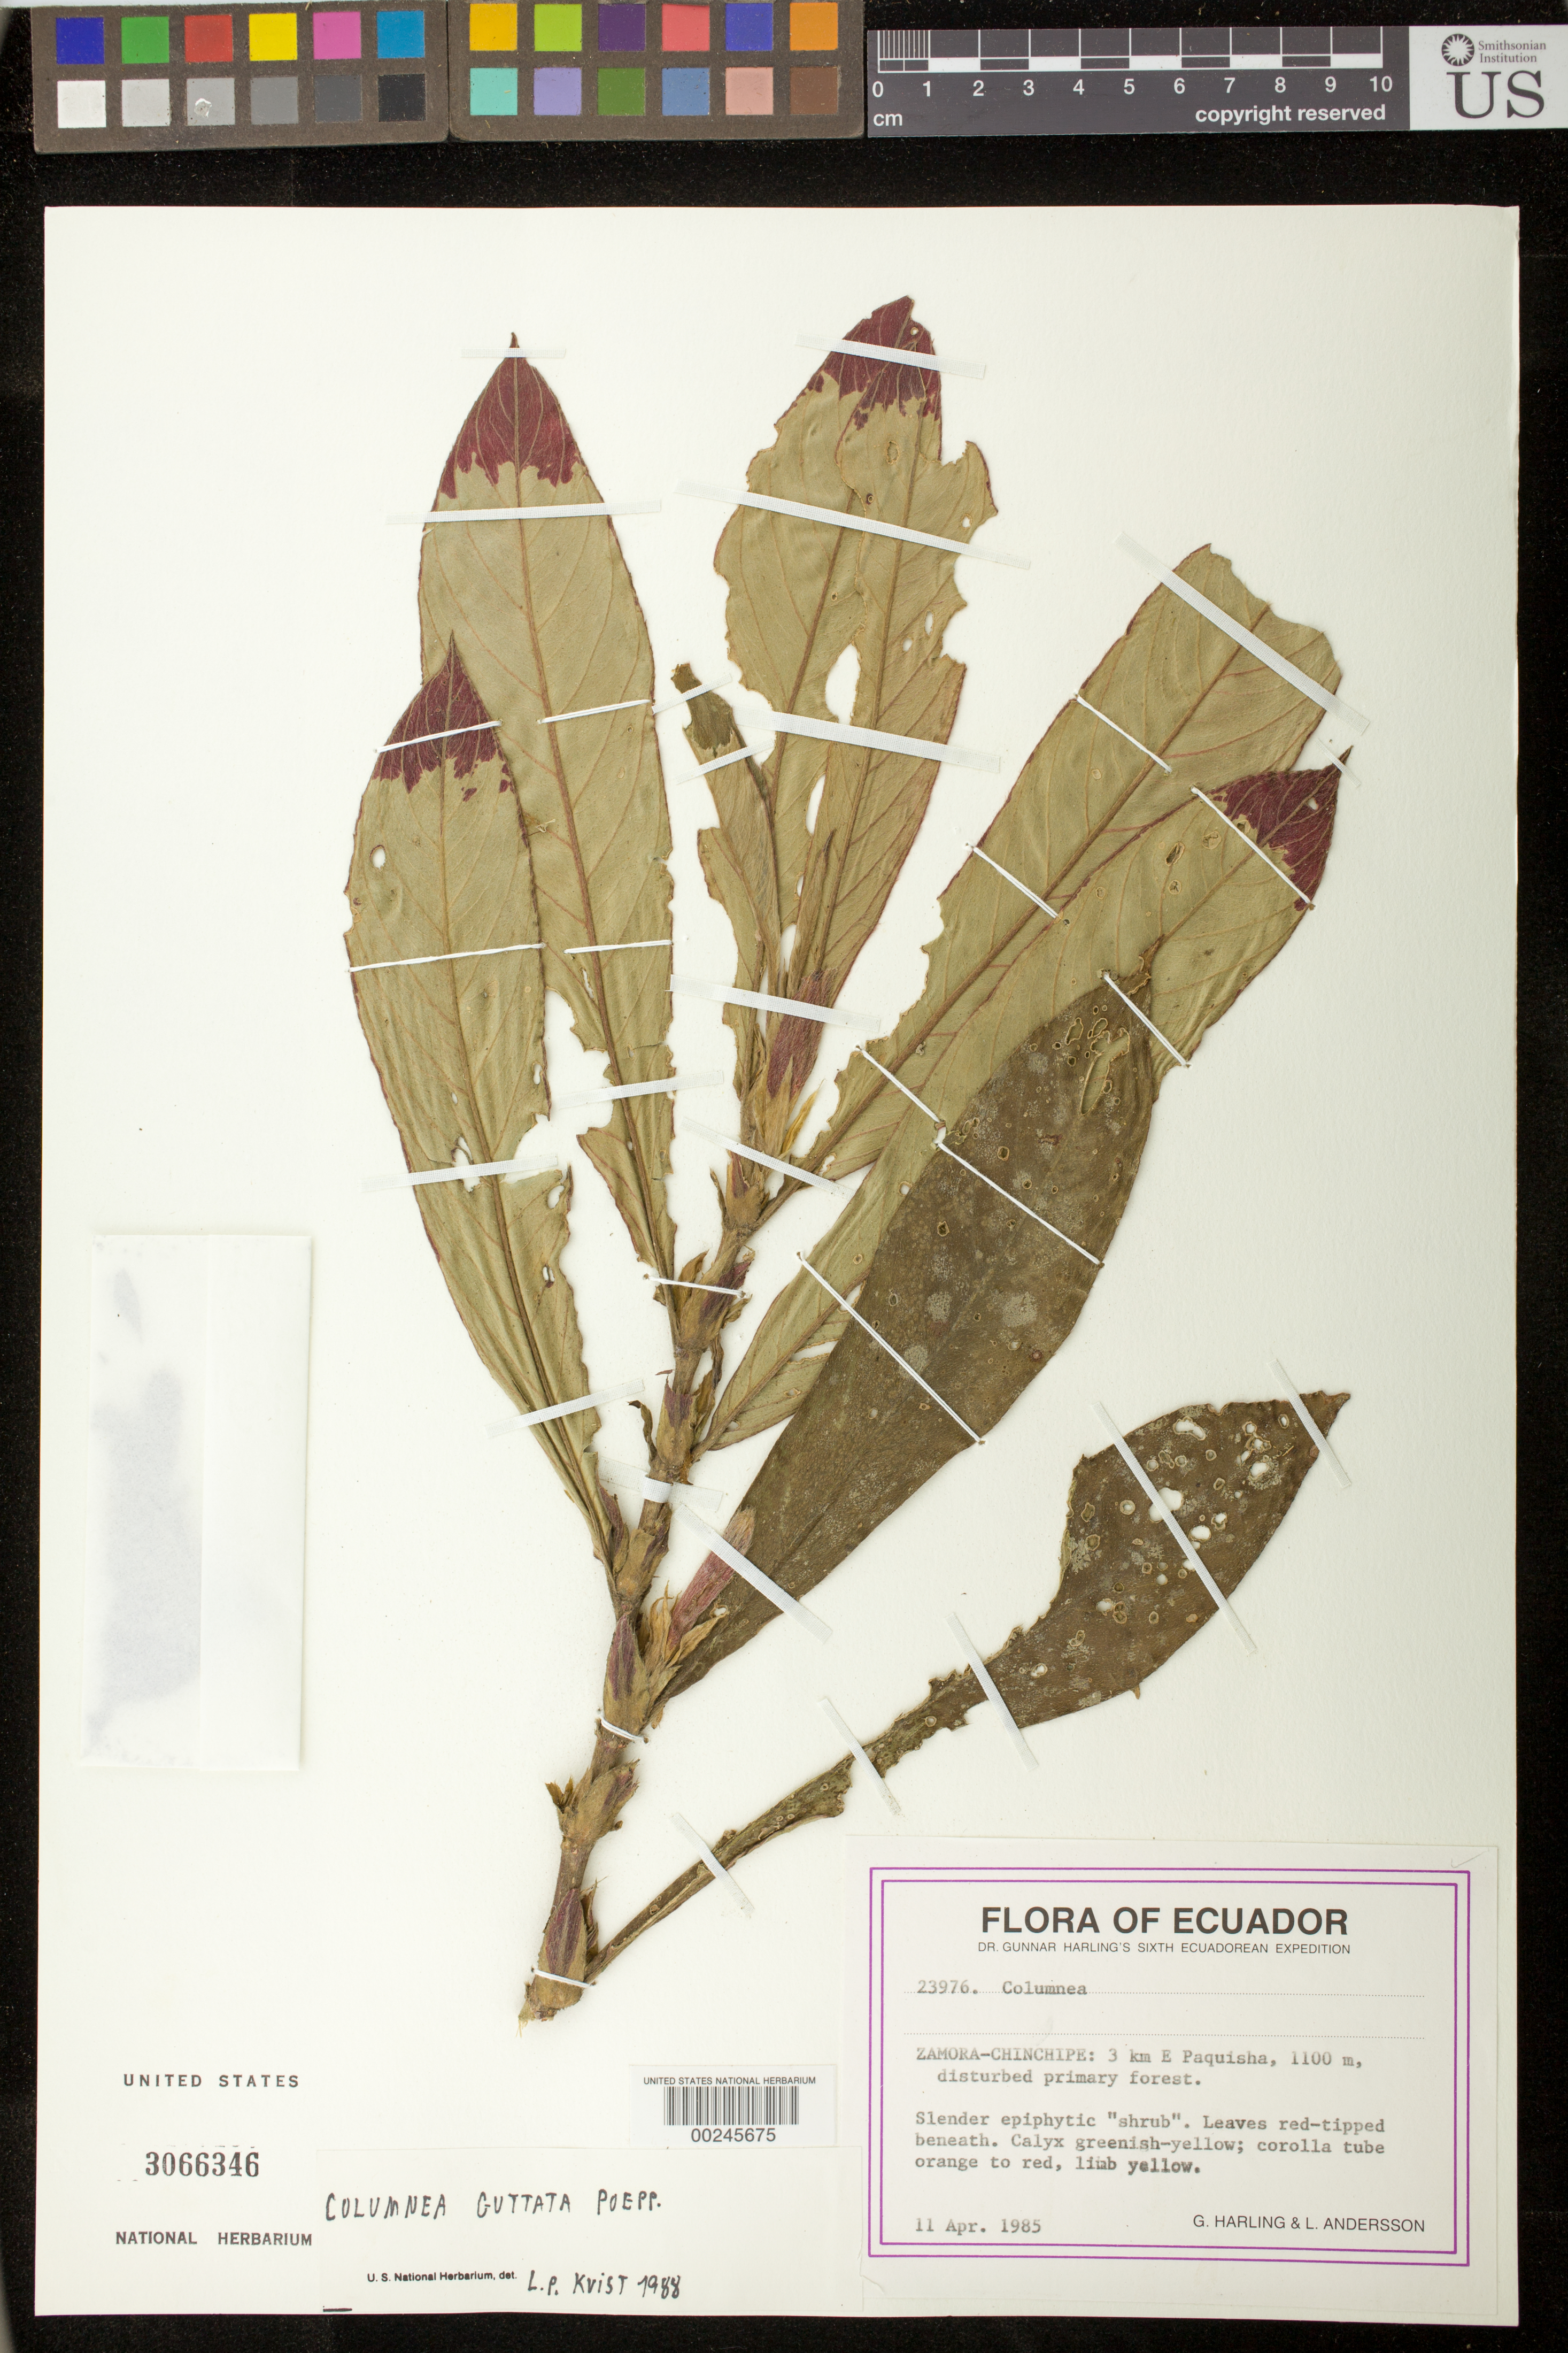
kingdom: Plantae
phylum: Tracheophyta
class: Magnoliopsida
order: Lamiales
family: Gesneriaceae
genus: Columnea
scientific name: Columnea guttata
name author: Poepp.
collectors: G. Harling & L. Andersson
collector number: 23976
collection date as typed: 11 Apr 1985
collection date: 1985-04-11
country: Ecuador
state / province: Zamora-Chinchipe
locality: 3 km E Paquisha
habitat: Disturbed primary forest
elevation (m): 1100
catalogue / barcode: US 3066346